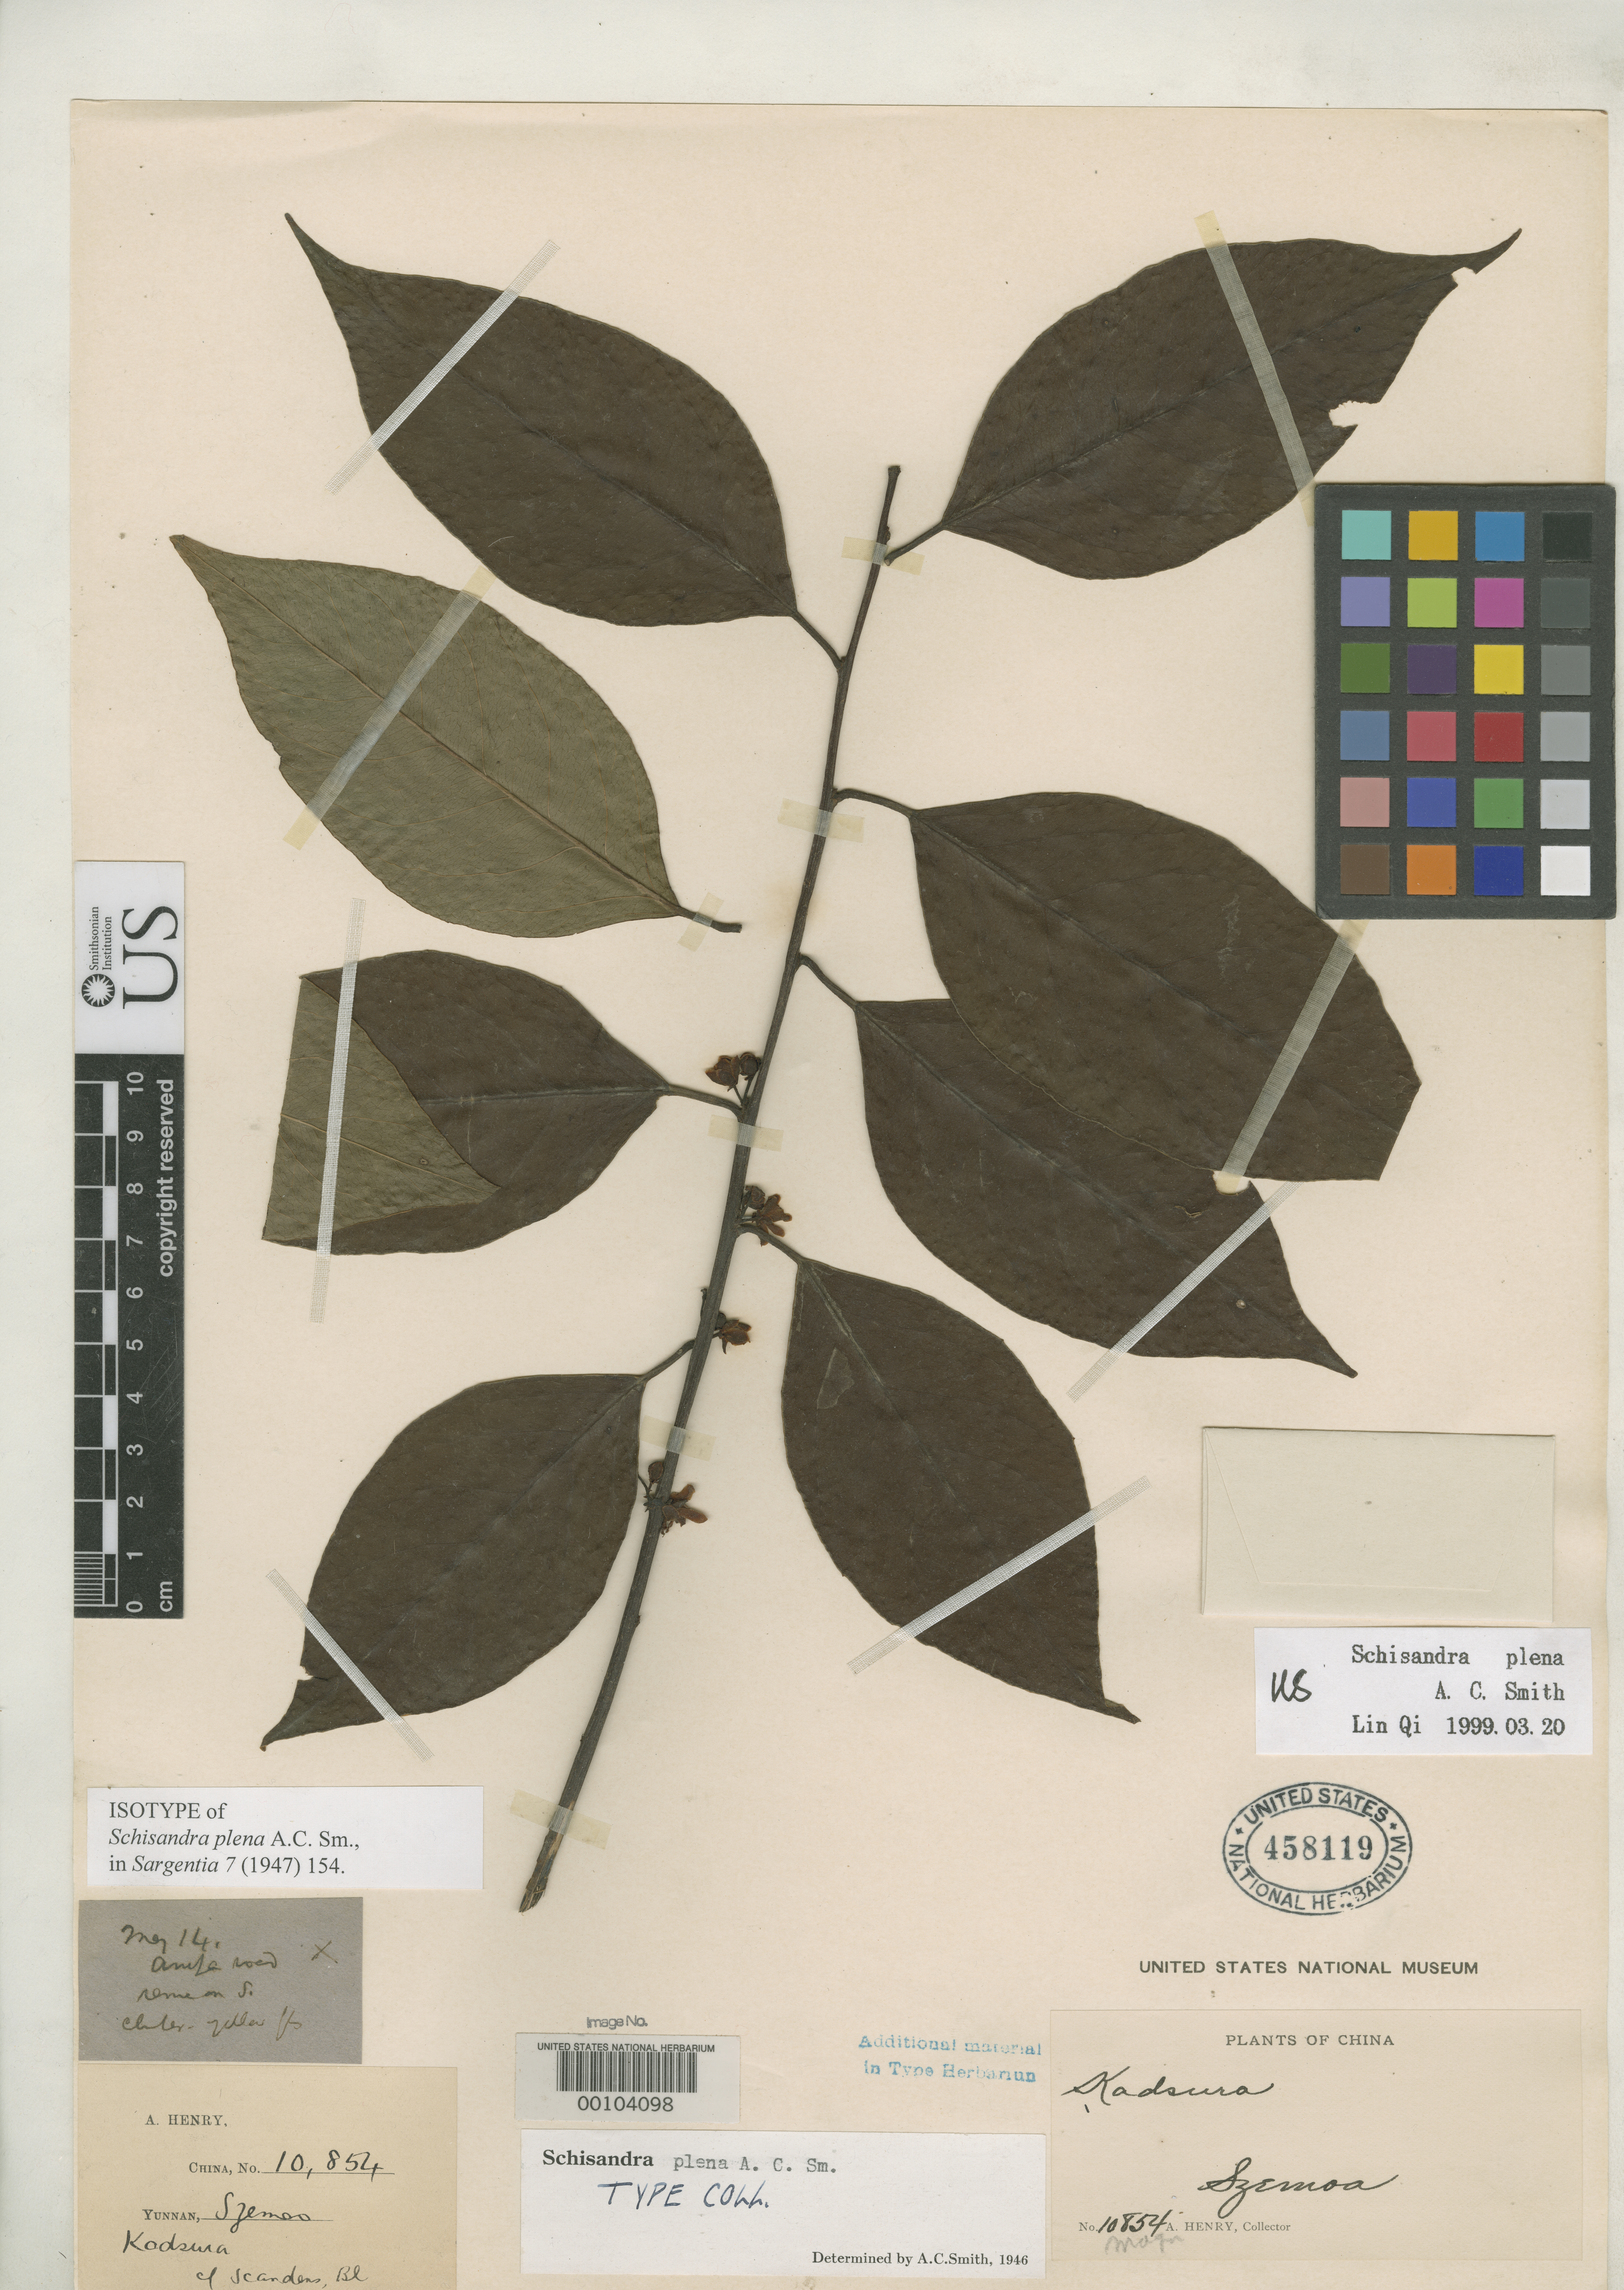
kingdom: Plantae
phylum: Tracheophyta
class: Magnoliopsida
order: Austrobaileyales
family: Schisandraceae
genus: Schisandra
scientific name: Schisandra plena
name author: A.C. Sm.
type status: Isotype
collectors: A. Henry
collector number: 10854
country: China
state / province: Yunnan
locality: Szemao.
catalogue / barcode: US 458119